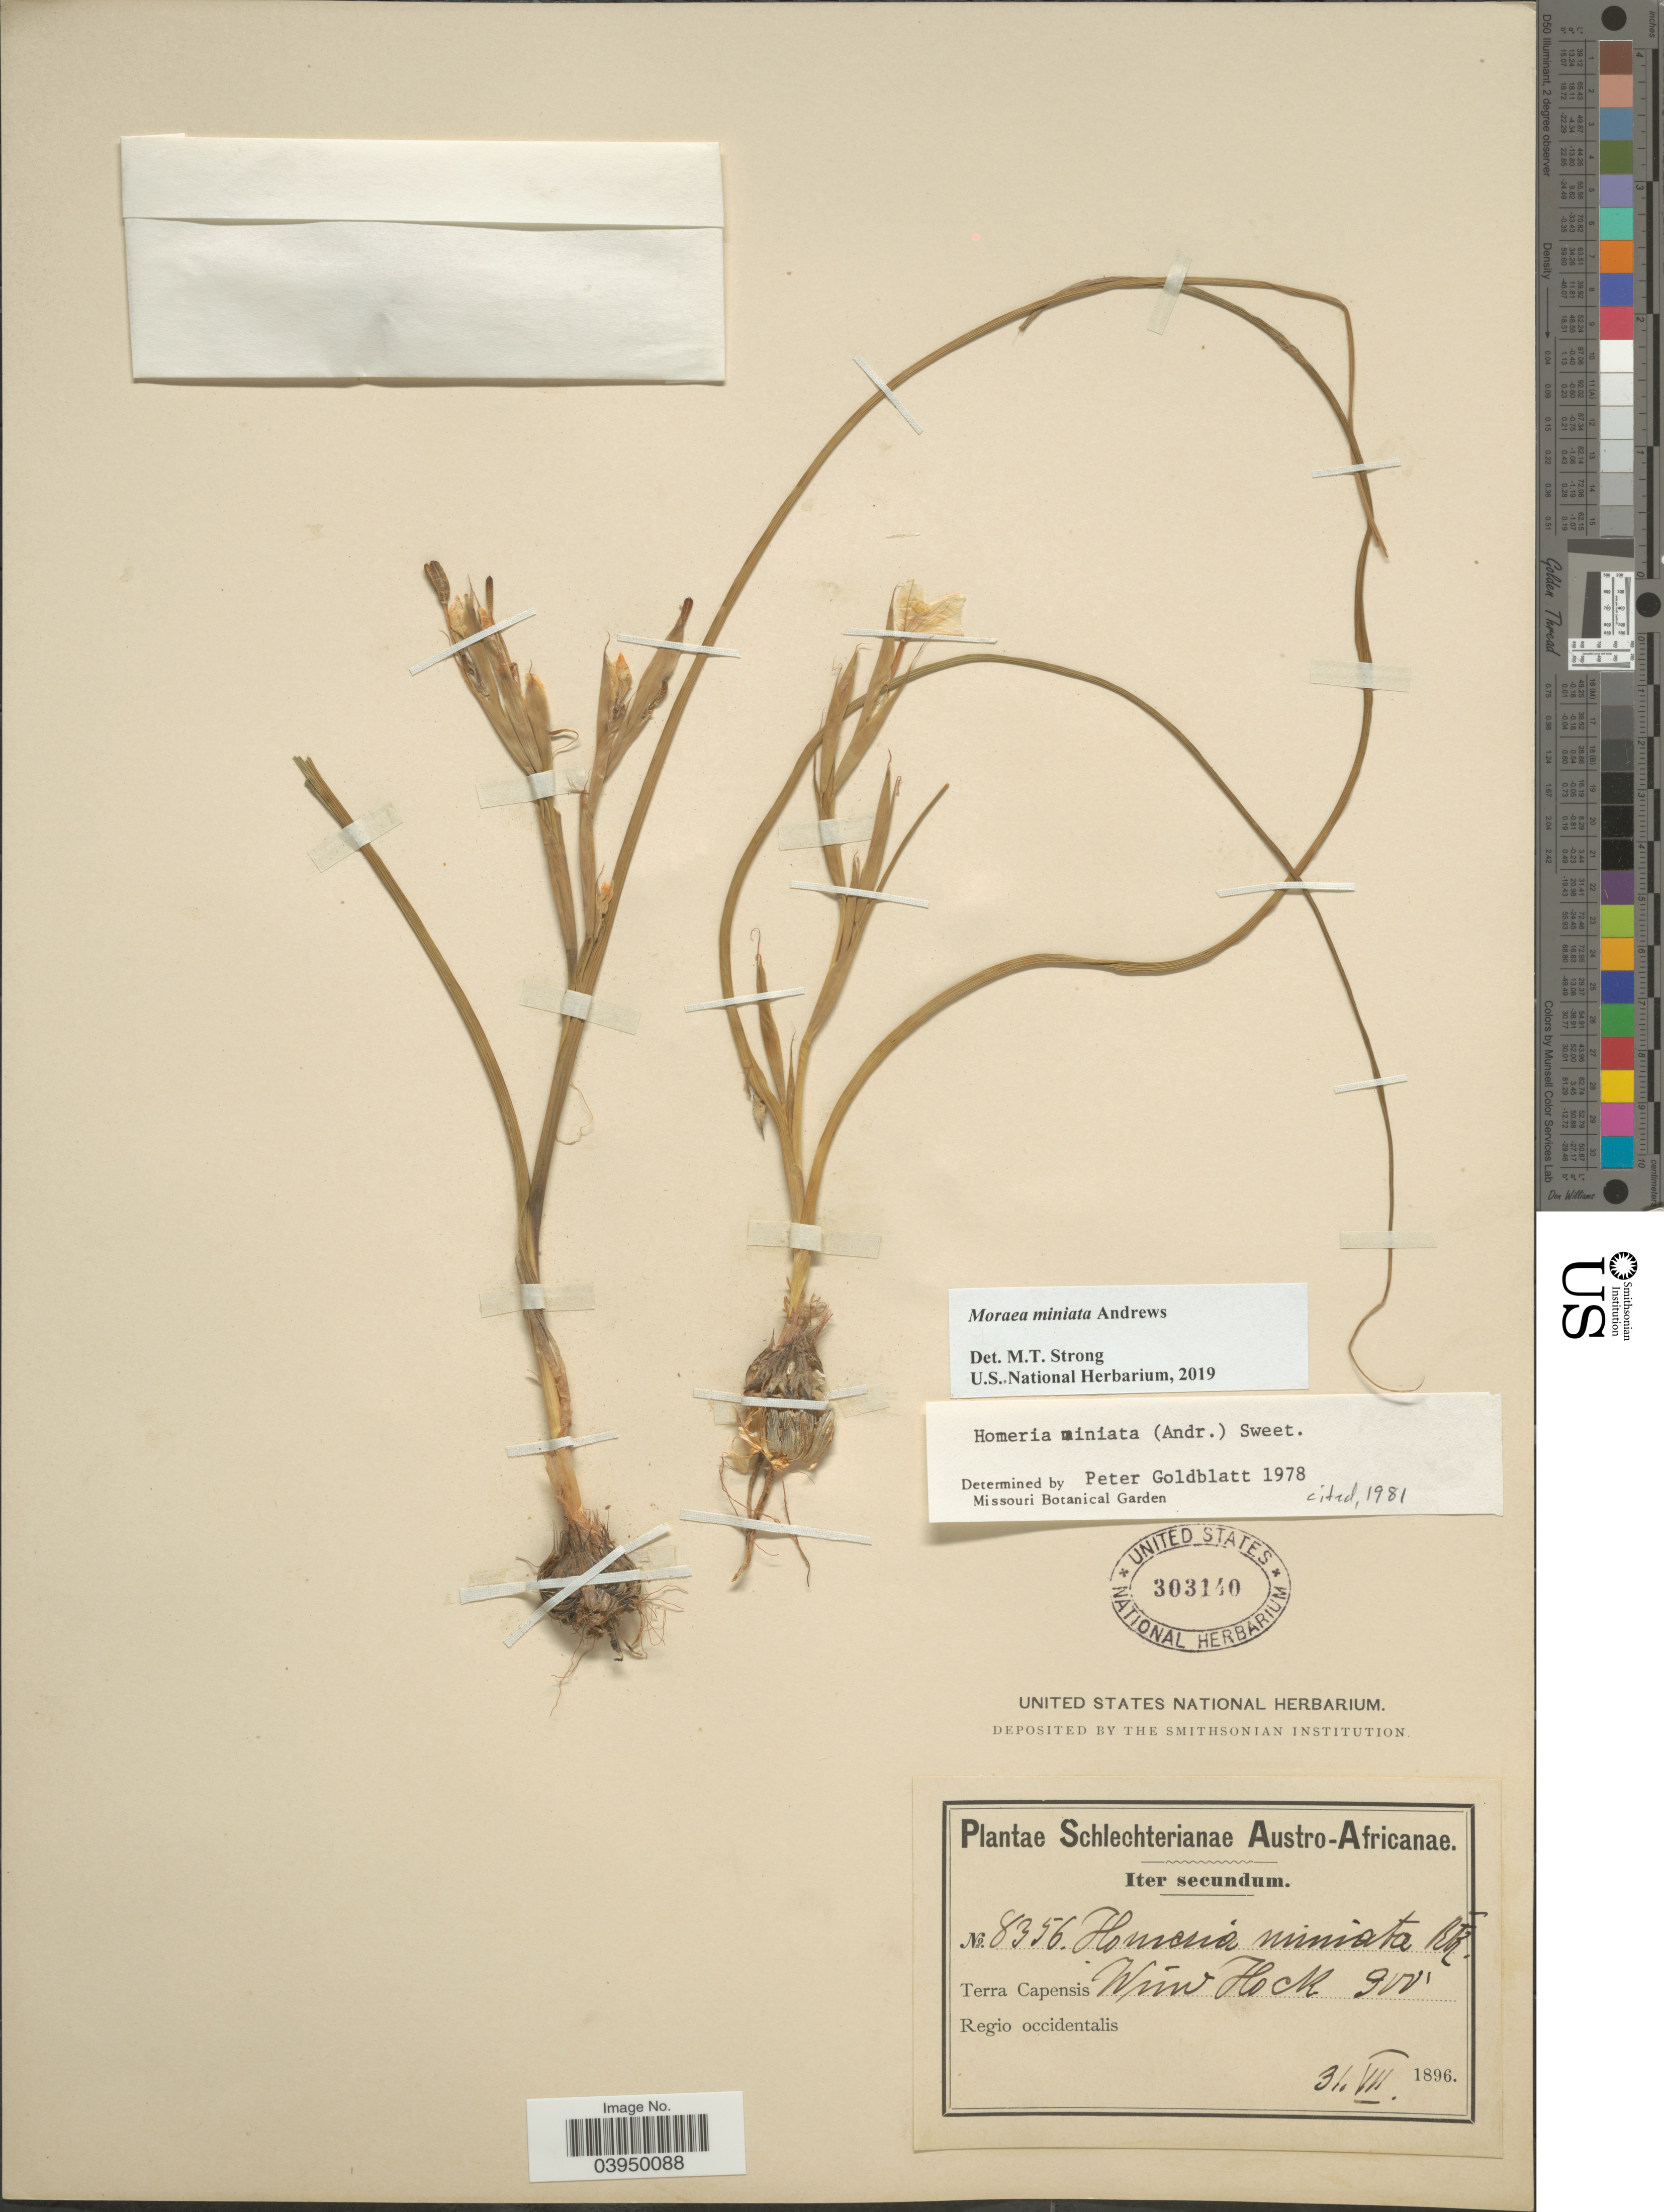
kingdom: Plantae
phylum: Tracheophyta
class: Liliopsida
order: Asparagales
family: Iridaceae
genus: Moraea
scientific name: Moraea miniata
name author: Andrews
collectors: Schlechter, --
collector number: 8356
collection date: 1896-07-31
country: South Africa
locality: Austro-Africanae. Terra Capensis Wind Hoek. Regio occidentalis.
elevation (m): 274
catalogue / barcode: US 303140